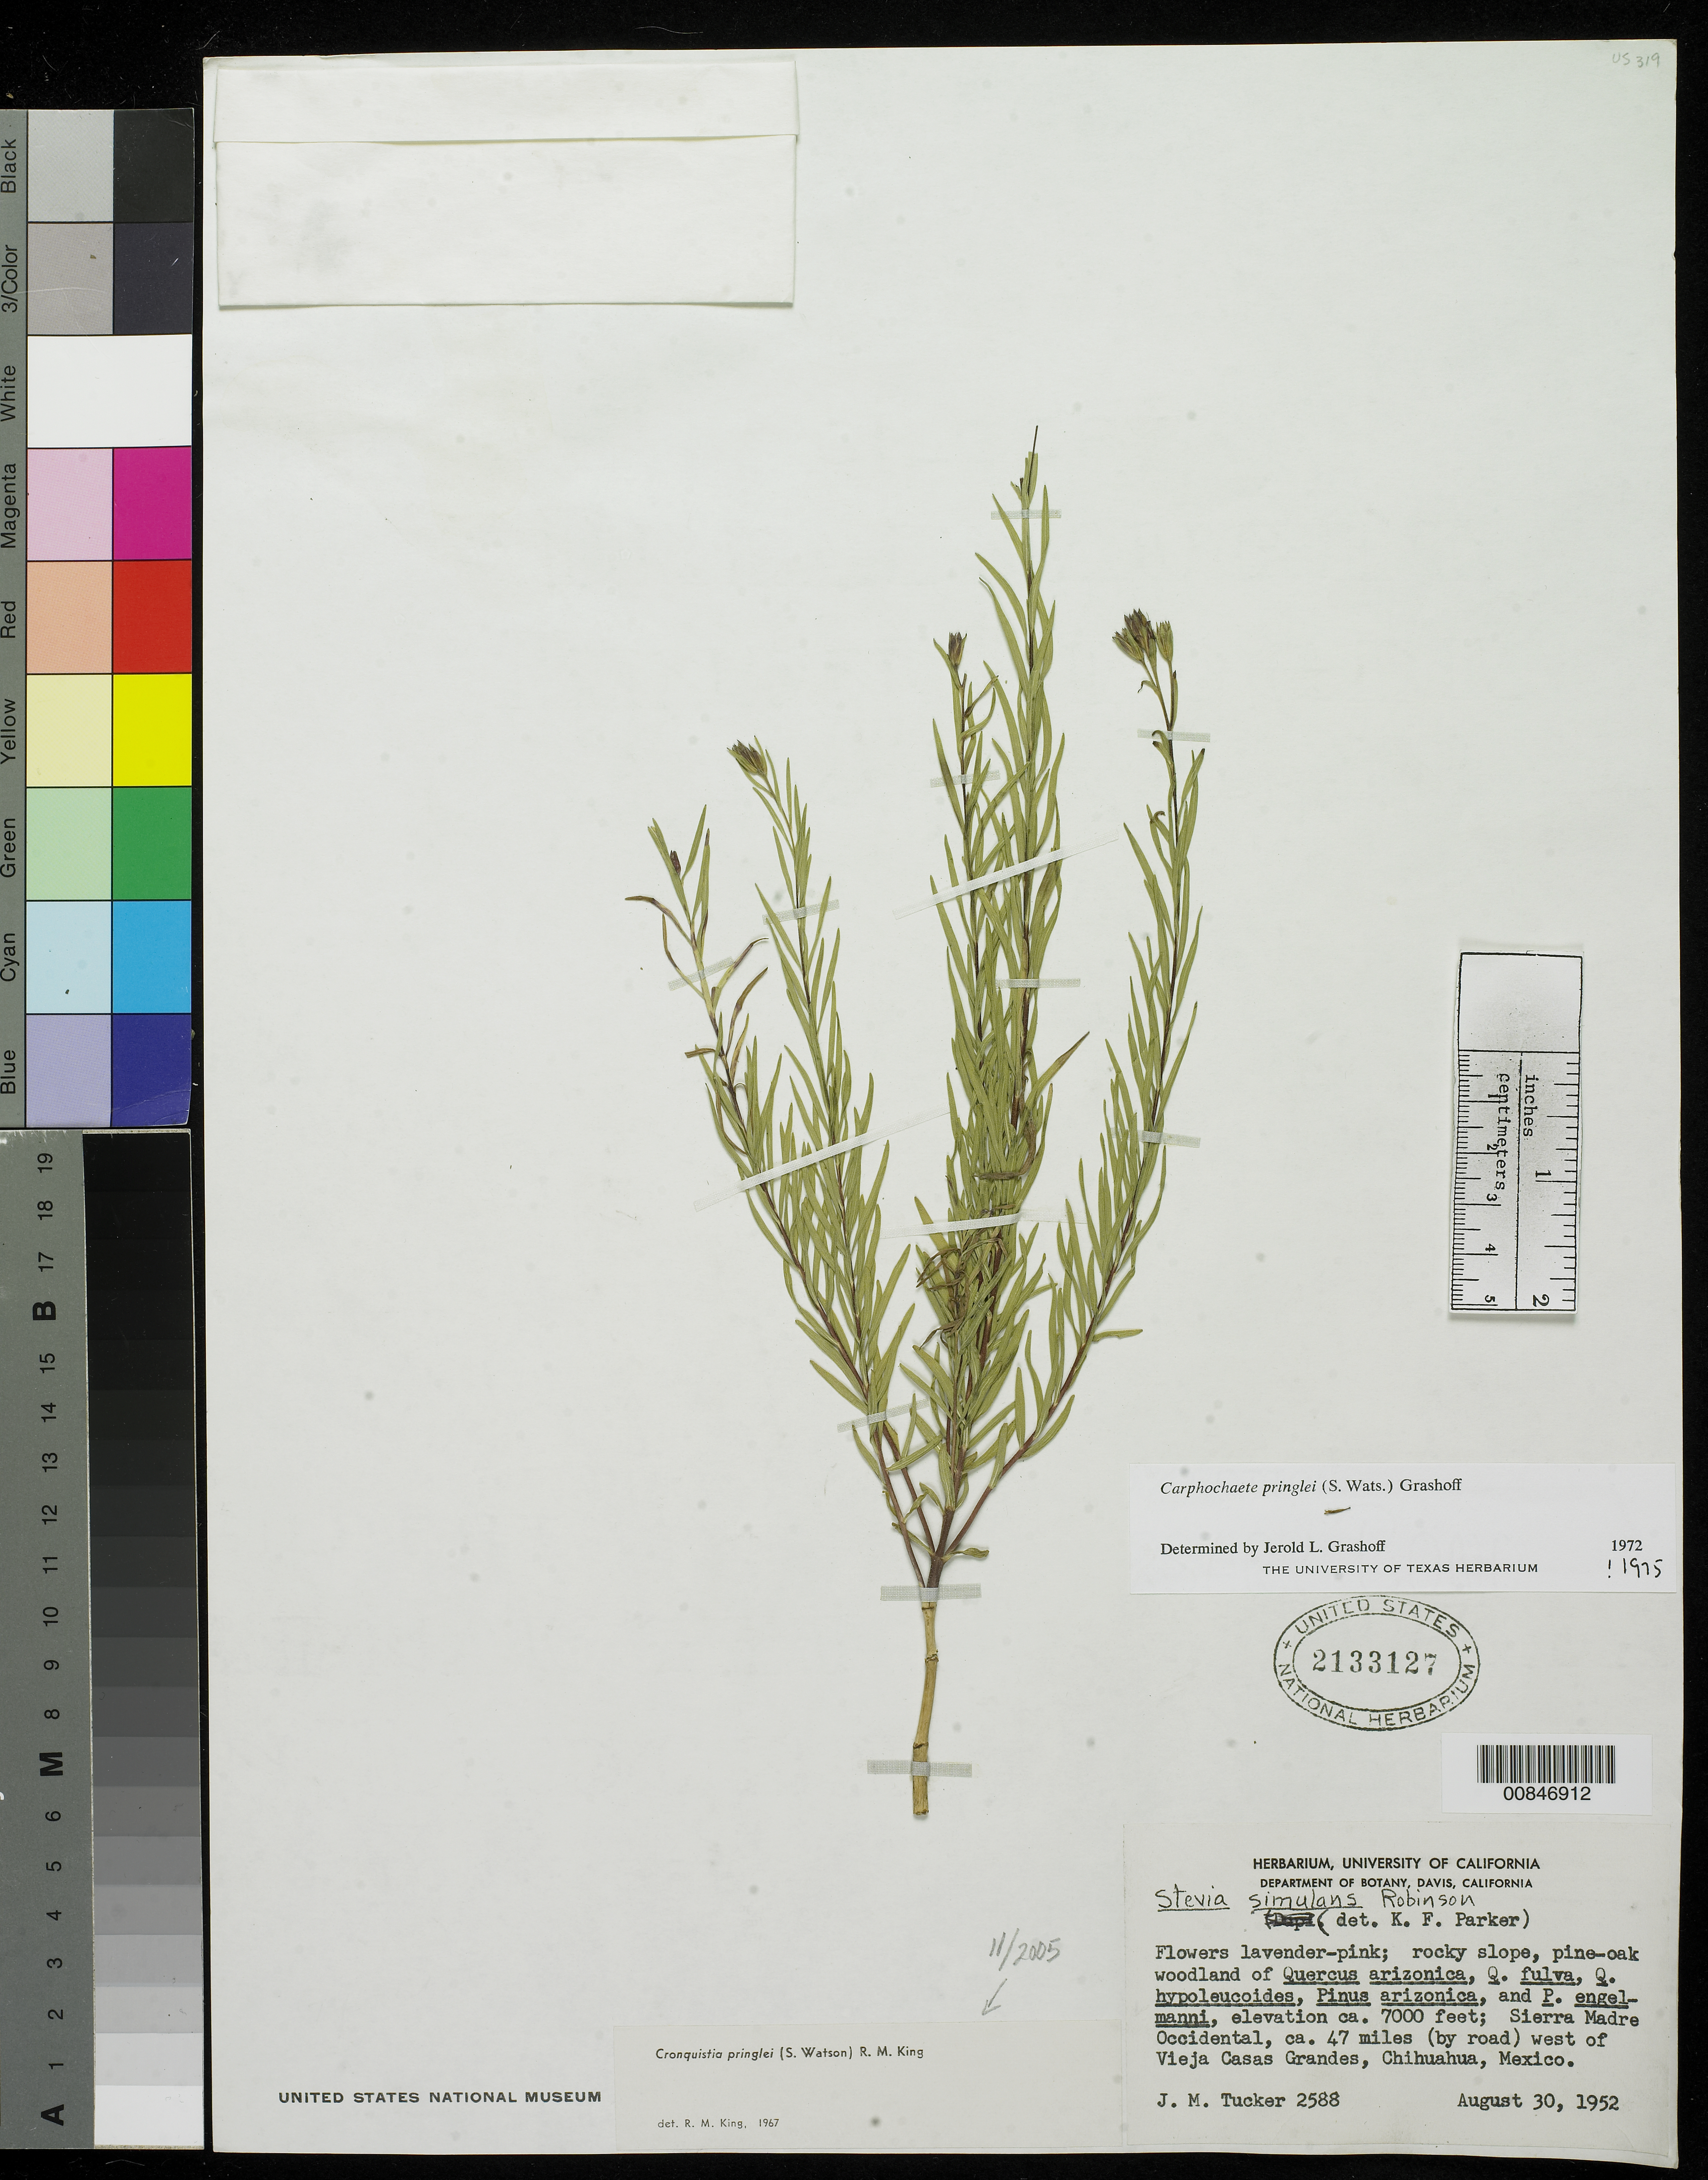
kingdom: Plantae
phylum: Tracheophyta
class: Magnoliopsida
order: Asterales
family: Asteraceae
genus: Cronquistia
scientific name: Cronquistia pringlei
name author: (S. Watson) R.M. King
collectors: J. M. Tucker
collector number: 2588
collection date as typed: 30 Aug 1952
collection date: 1952-08-30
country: Mexico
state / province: Chihuahua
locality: Sierra Madre Occidental, ca. 47 miles (by road) west of Viejo Casas Grandes, Chihuahua.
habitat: Rocky slope, pine-oak woodland of Quercus arizonica, Q. fulva, Q. hypoleucoides, Pinus arizonica, and P. engelmanni.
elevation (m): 2134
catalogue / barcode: US 2133127